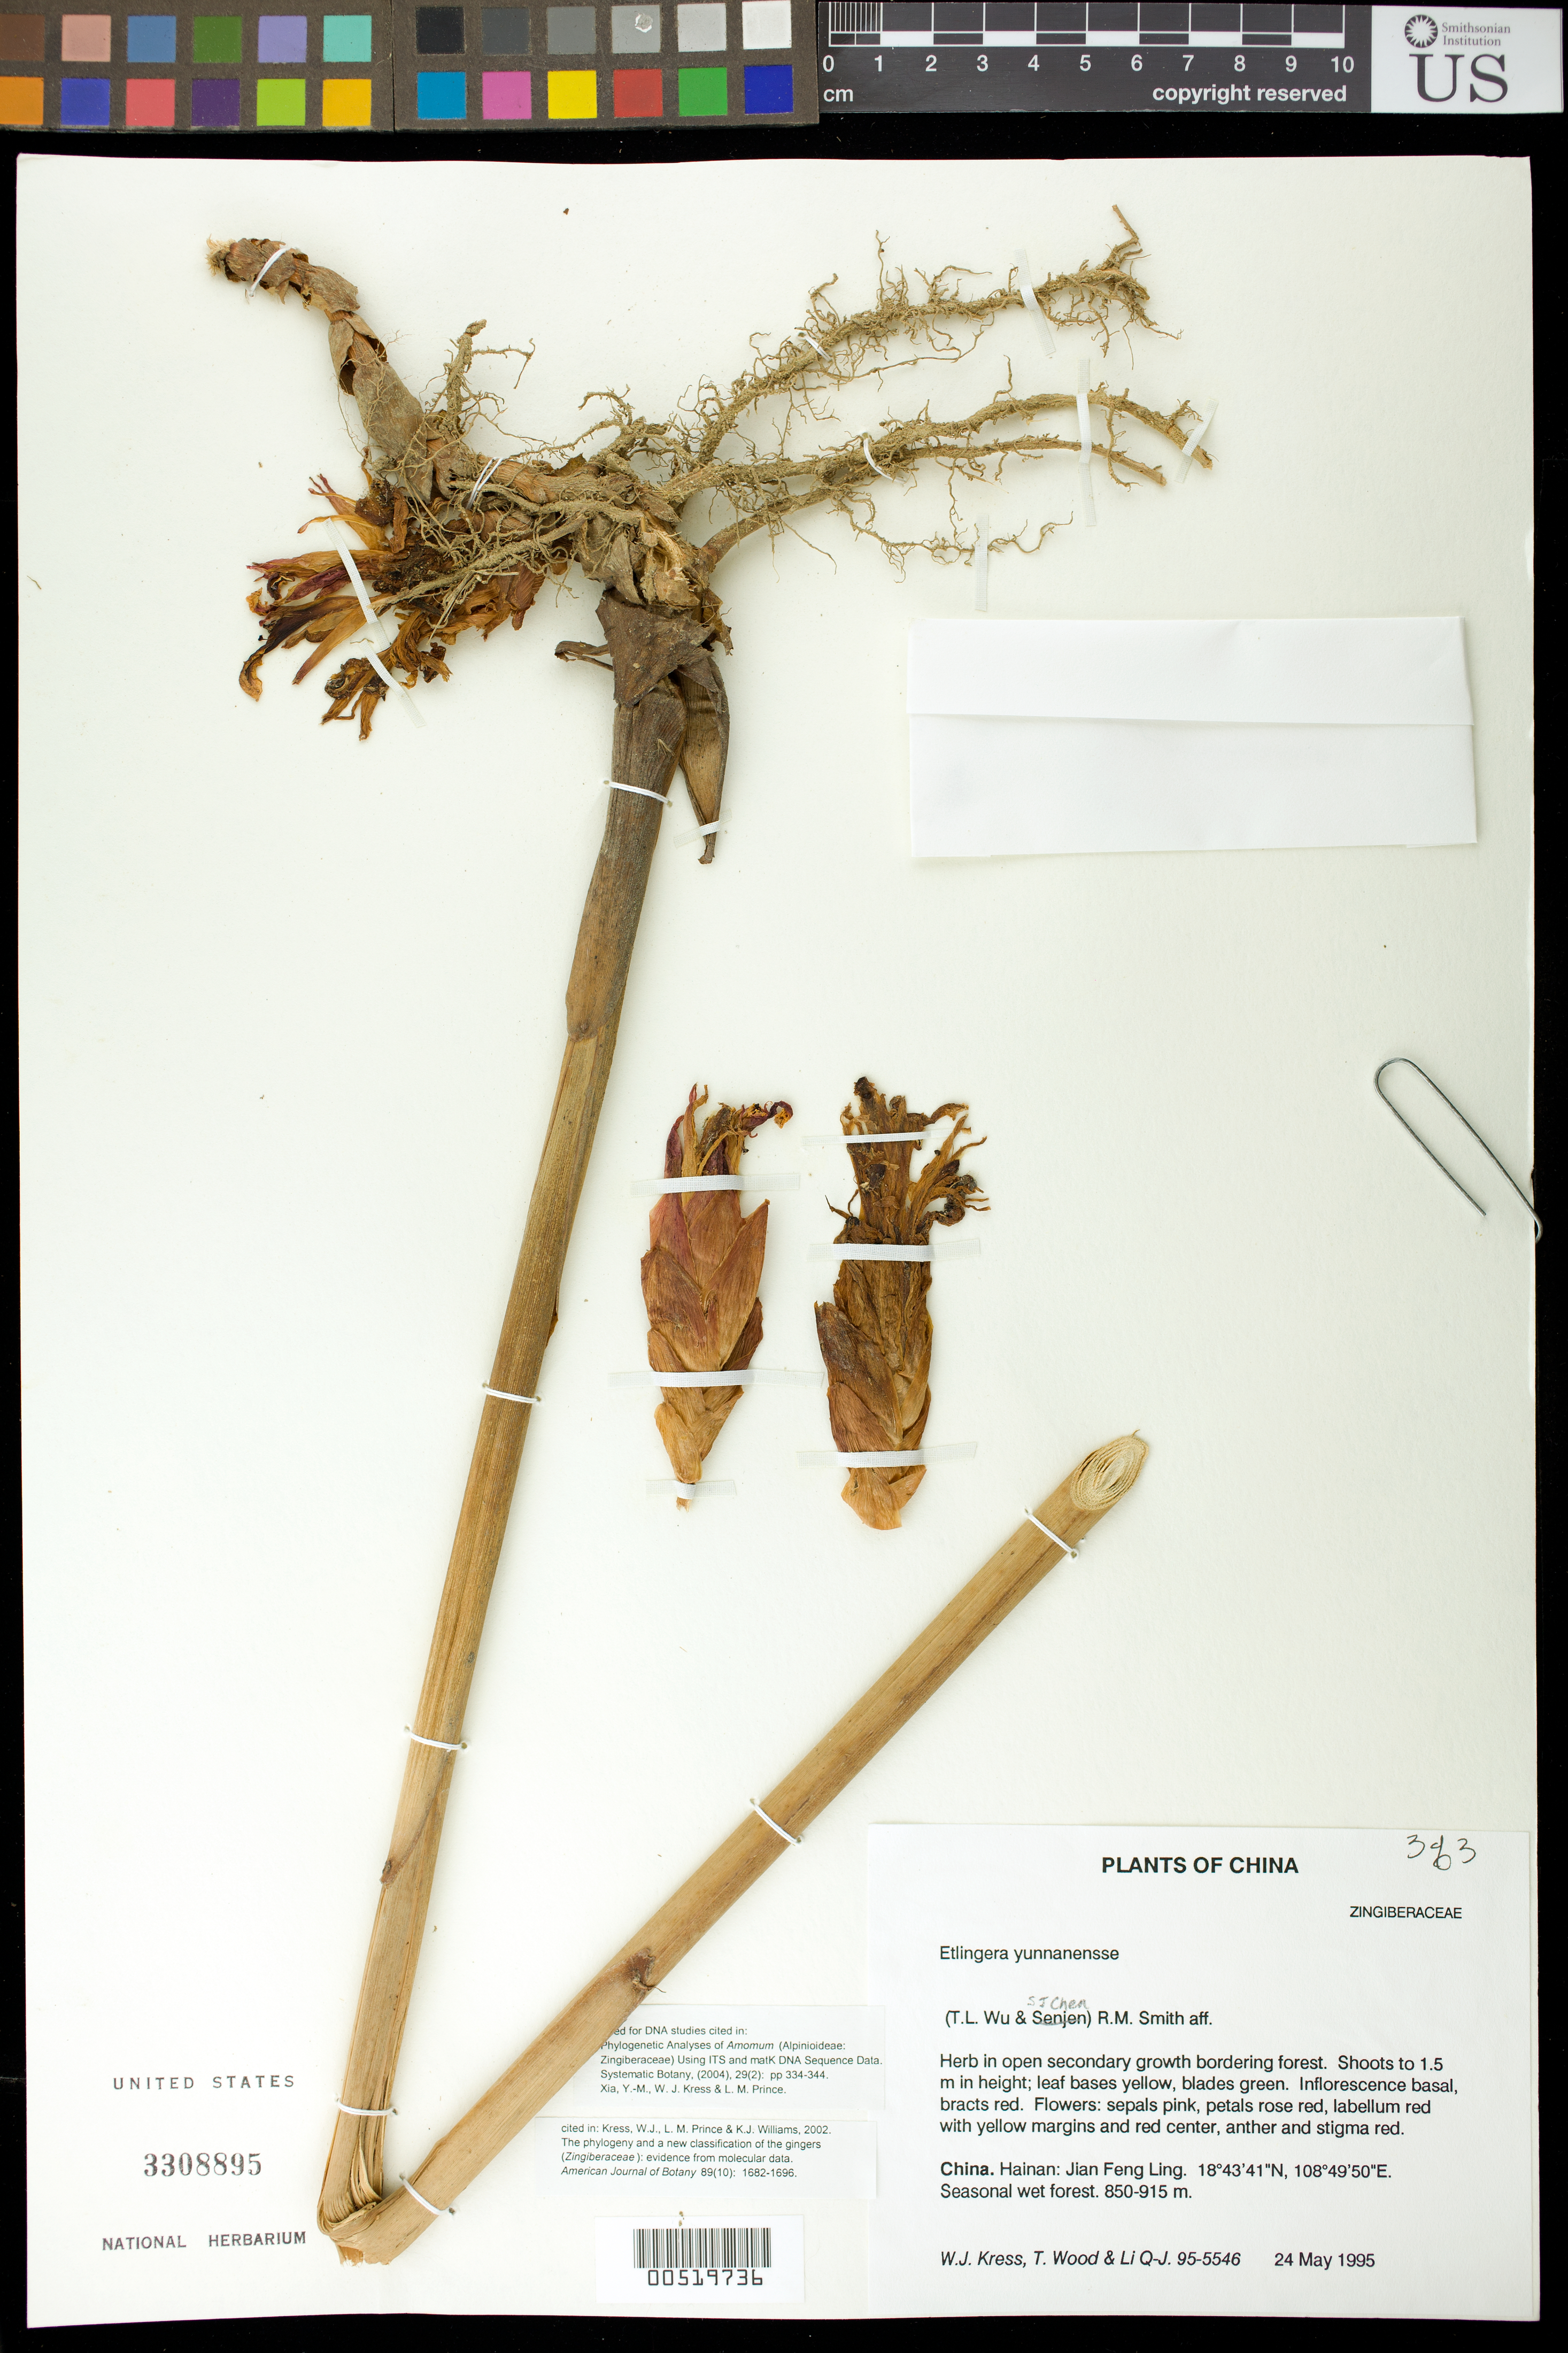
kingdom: Plantae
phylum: Tracheophyta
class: Liliopsida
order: Zingiberales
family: Zingiberaceae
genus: Etlingera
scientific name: Etlingera yunnanensis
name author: (T.L. Wu & S.J. Chen) R.M. Sm.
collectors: W. J. Kress, T. Wood & Q. J. Li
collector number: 95-5546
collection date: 1995-05-24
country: China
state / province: Hainan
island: Hainan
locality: Jian Feng Ling. Seasonal wet forest.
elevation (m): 850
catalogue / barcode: US 3308895